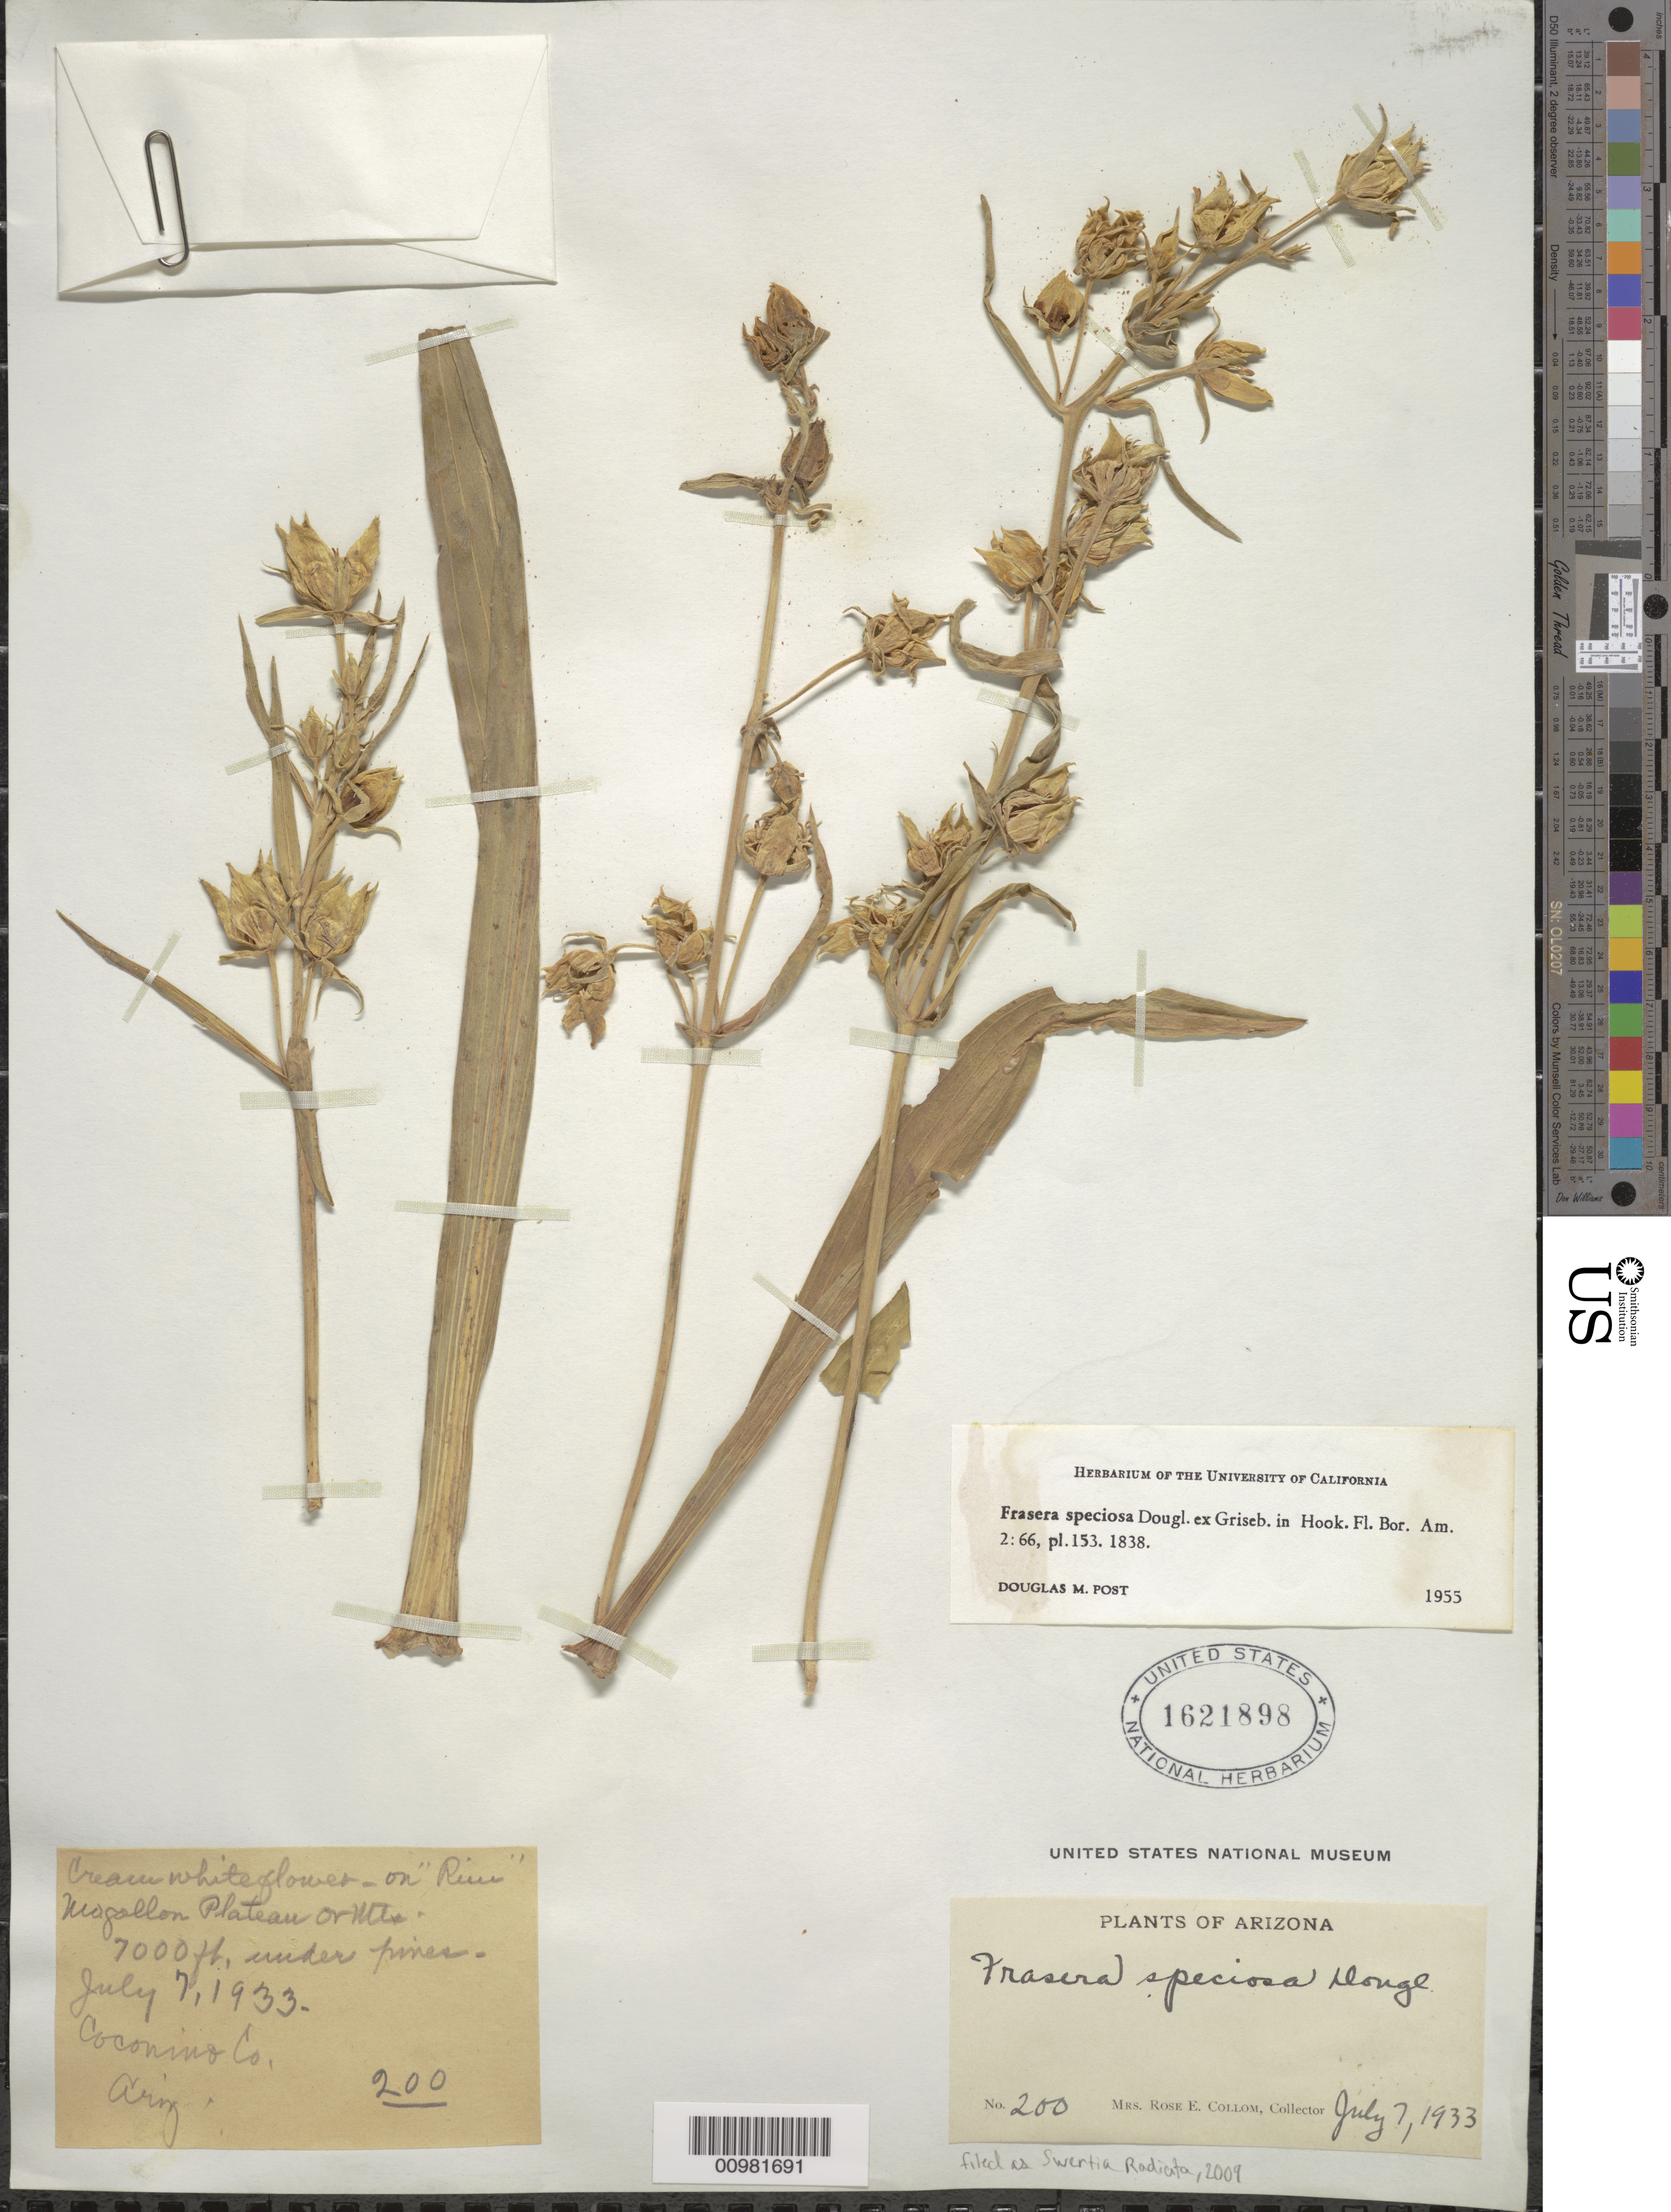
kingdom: Plantae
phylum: Tracheophyta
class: Magnoliopsida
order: Gentianales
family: Gentianaceae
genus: Swertia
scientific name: Swertia radiata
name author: (Kellogg) Kuntze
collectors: R. E. Collom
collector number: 200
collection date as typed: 07 Jul 1933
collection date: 1933-07-07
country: United States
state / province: Arizona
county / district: Coconino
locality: Mogallon(?) Plateau or Mts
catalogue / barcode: US 1621898